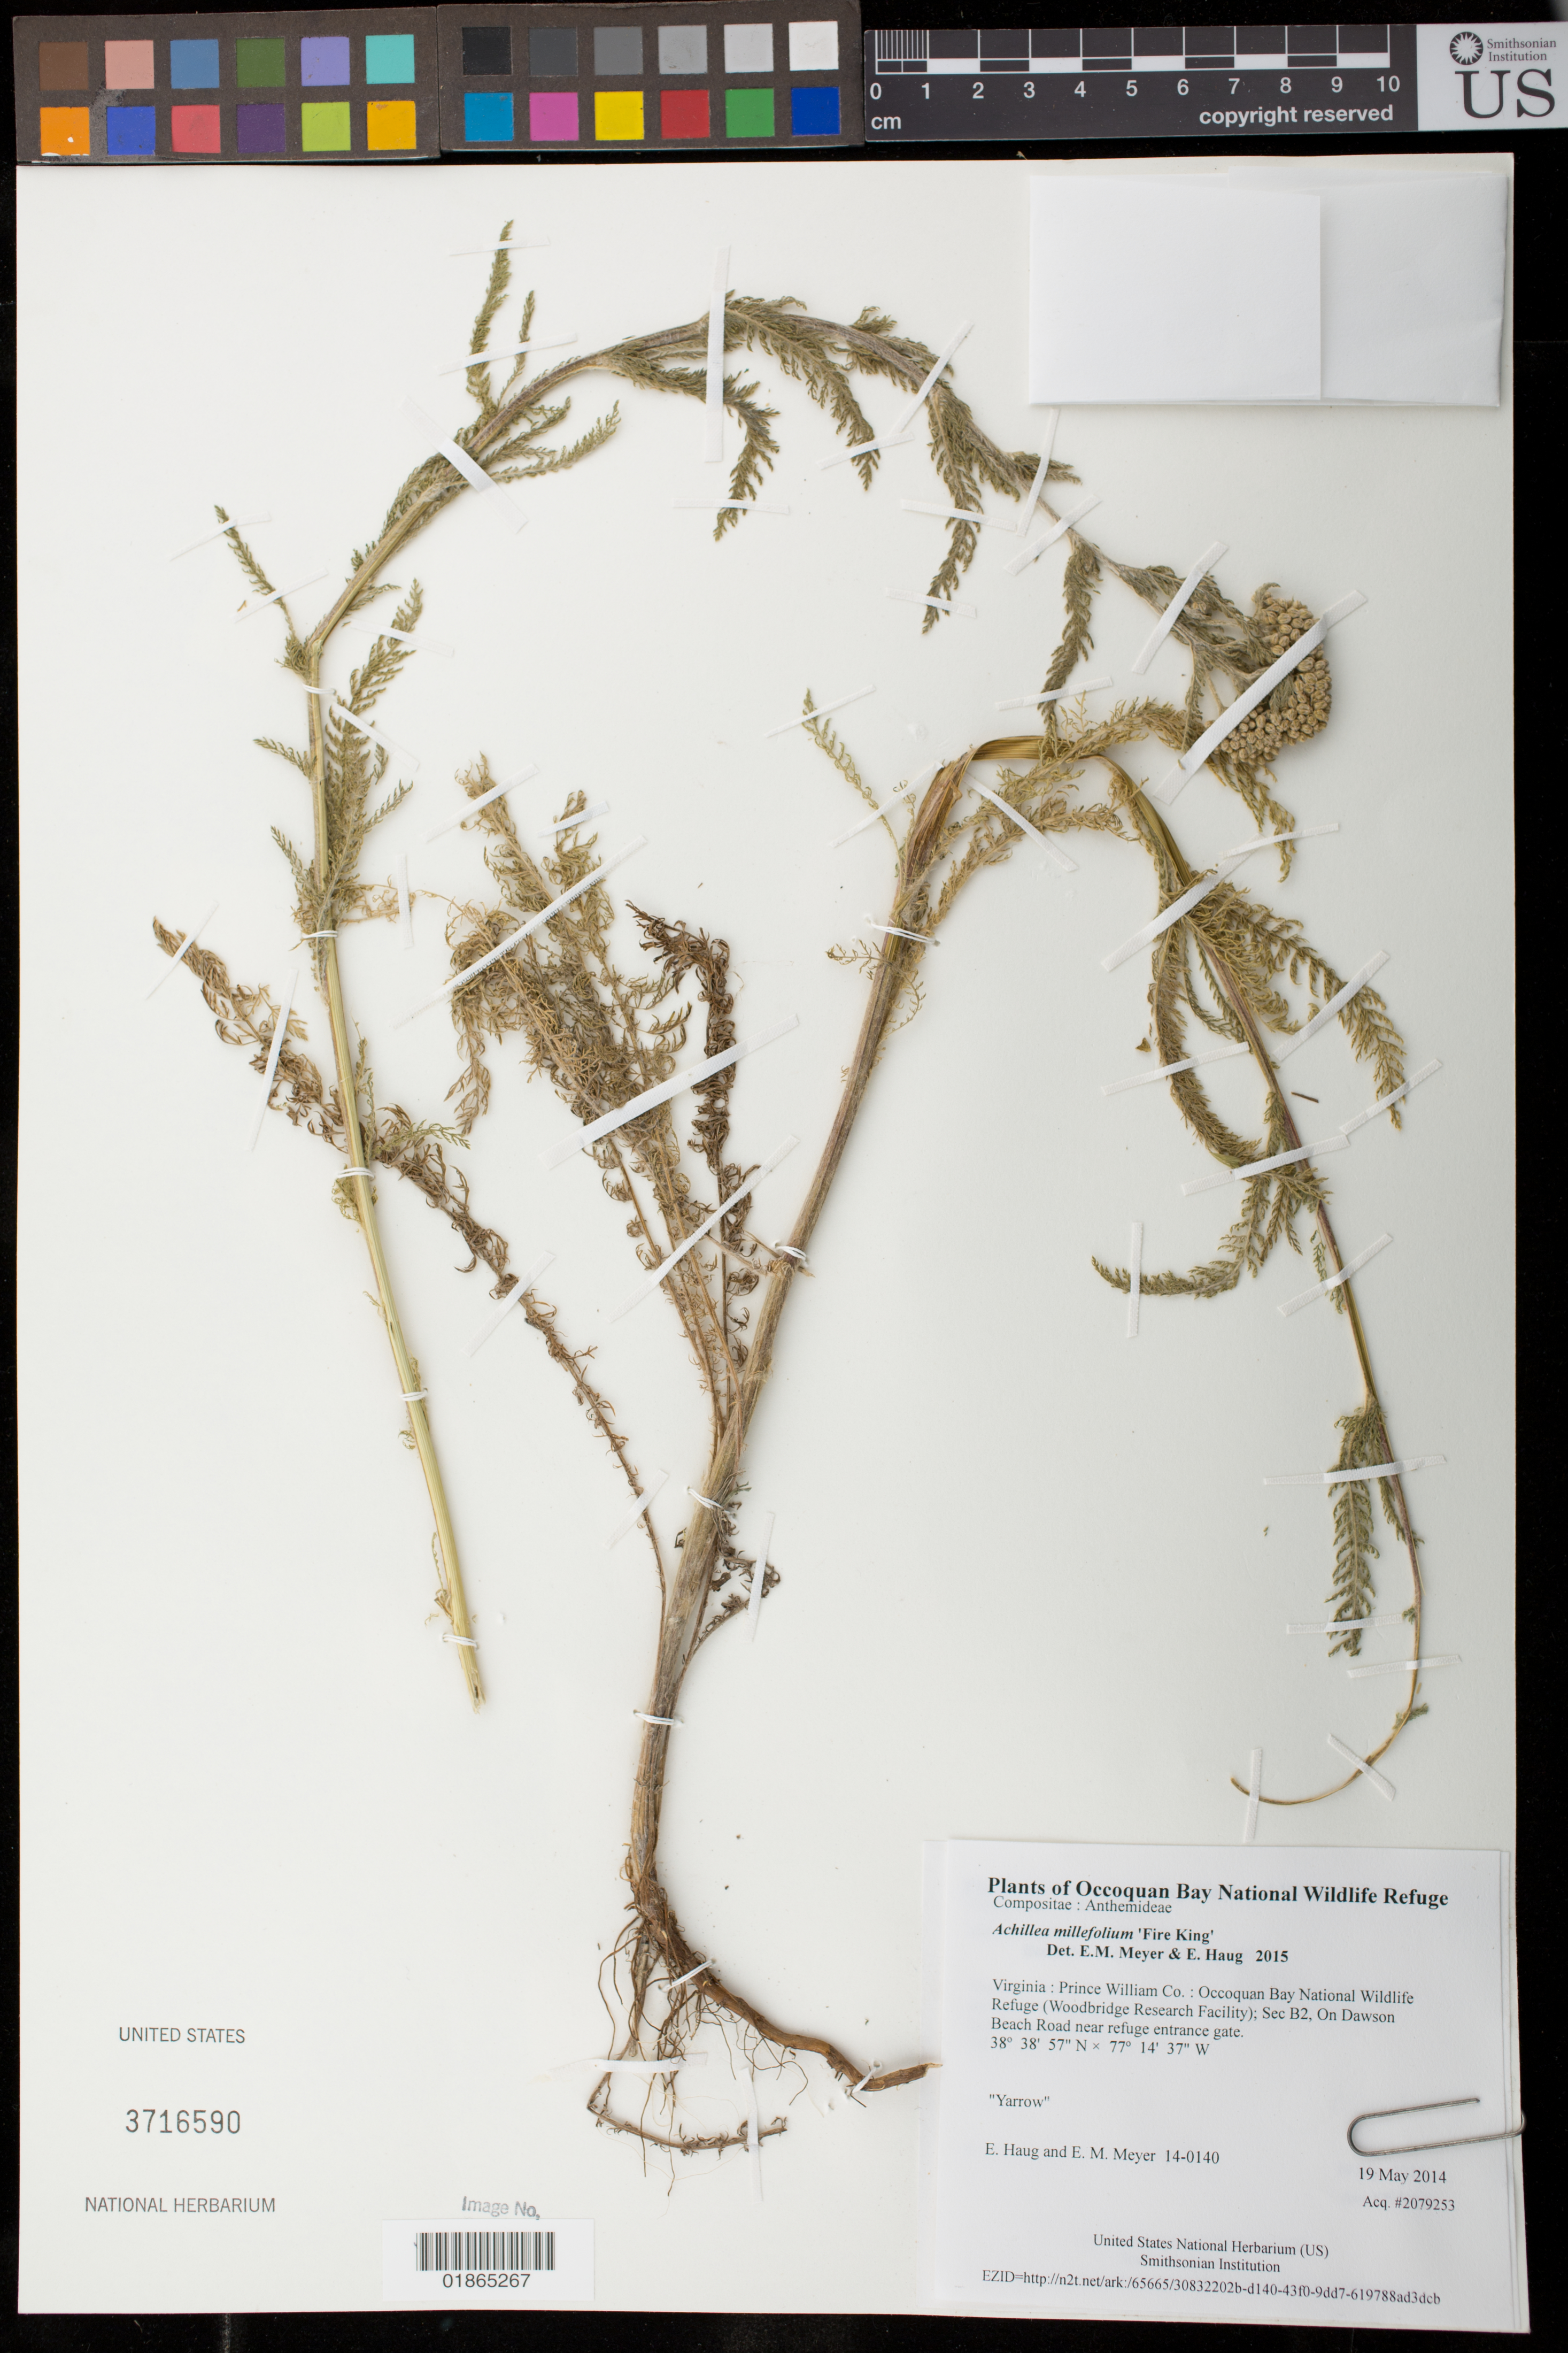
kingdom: Plantae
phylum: Tracheophyta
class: Magnoliopsida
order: Asterales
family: Asteraceae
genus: Achillea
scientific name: Achillea millefolium 'Fire King'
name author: L.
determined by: Meyer, E. M.; Haug, E.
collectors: E. Haug & E. M. Meyer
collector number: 14-0140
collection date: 2014-05-19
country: United States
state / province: Virginia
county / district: Prince William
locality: Occoquan Bay National Wildlife Refuge (Woodbridge Research Facility); Sec B2, On Dawson Beach Road near refuge entrance gate.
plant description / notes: Yarrow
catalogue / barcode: US 3716590